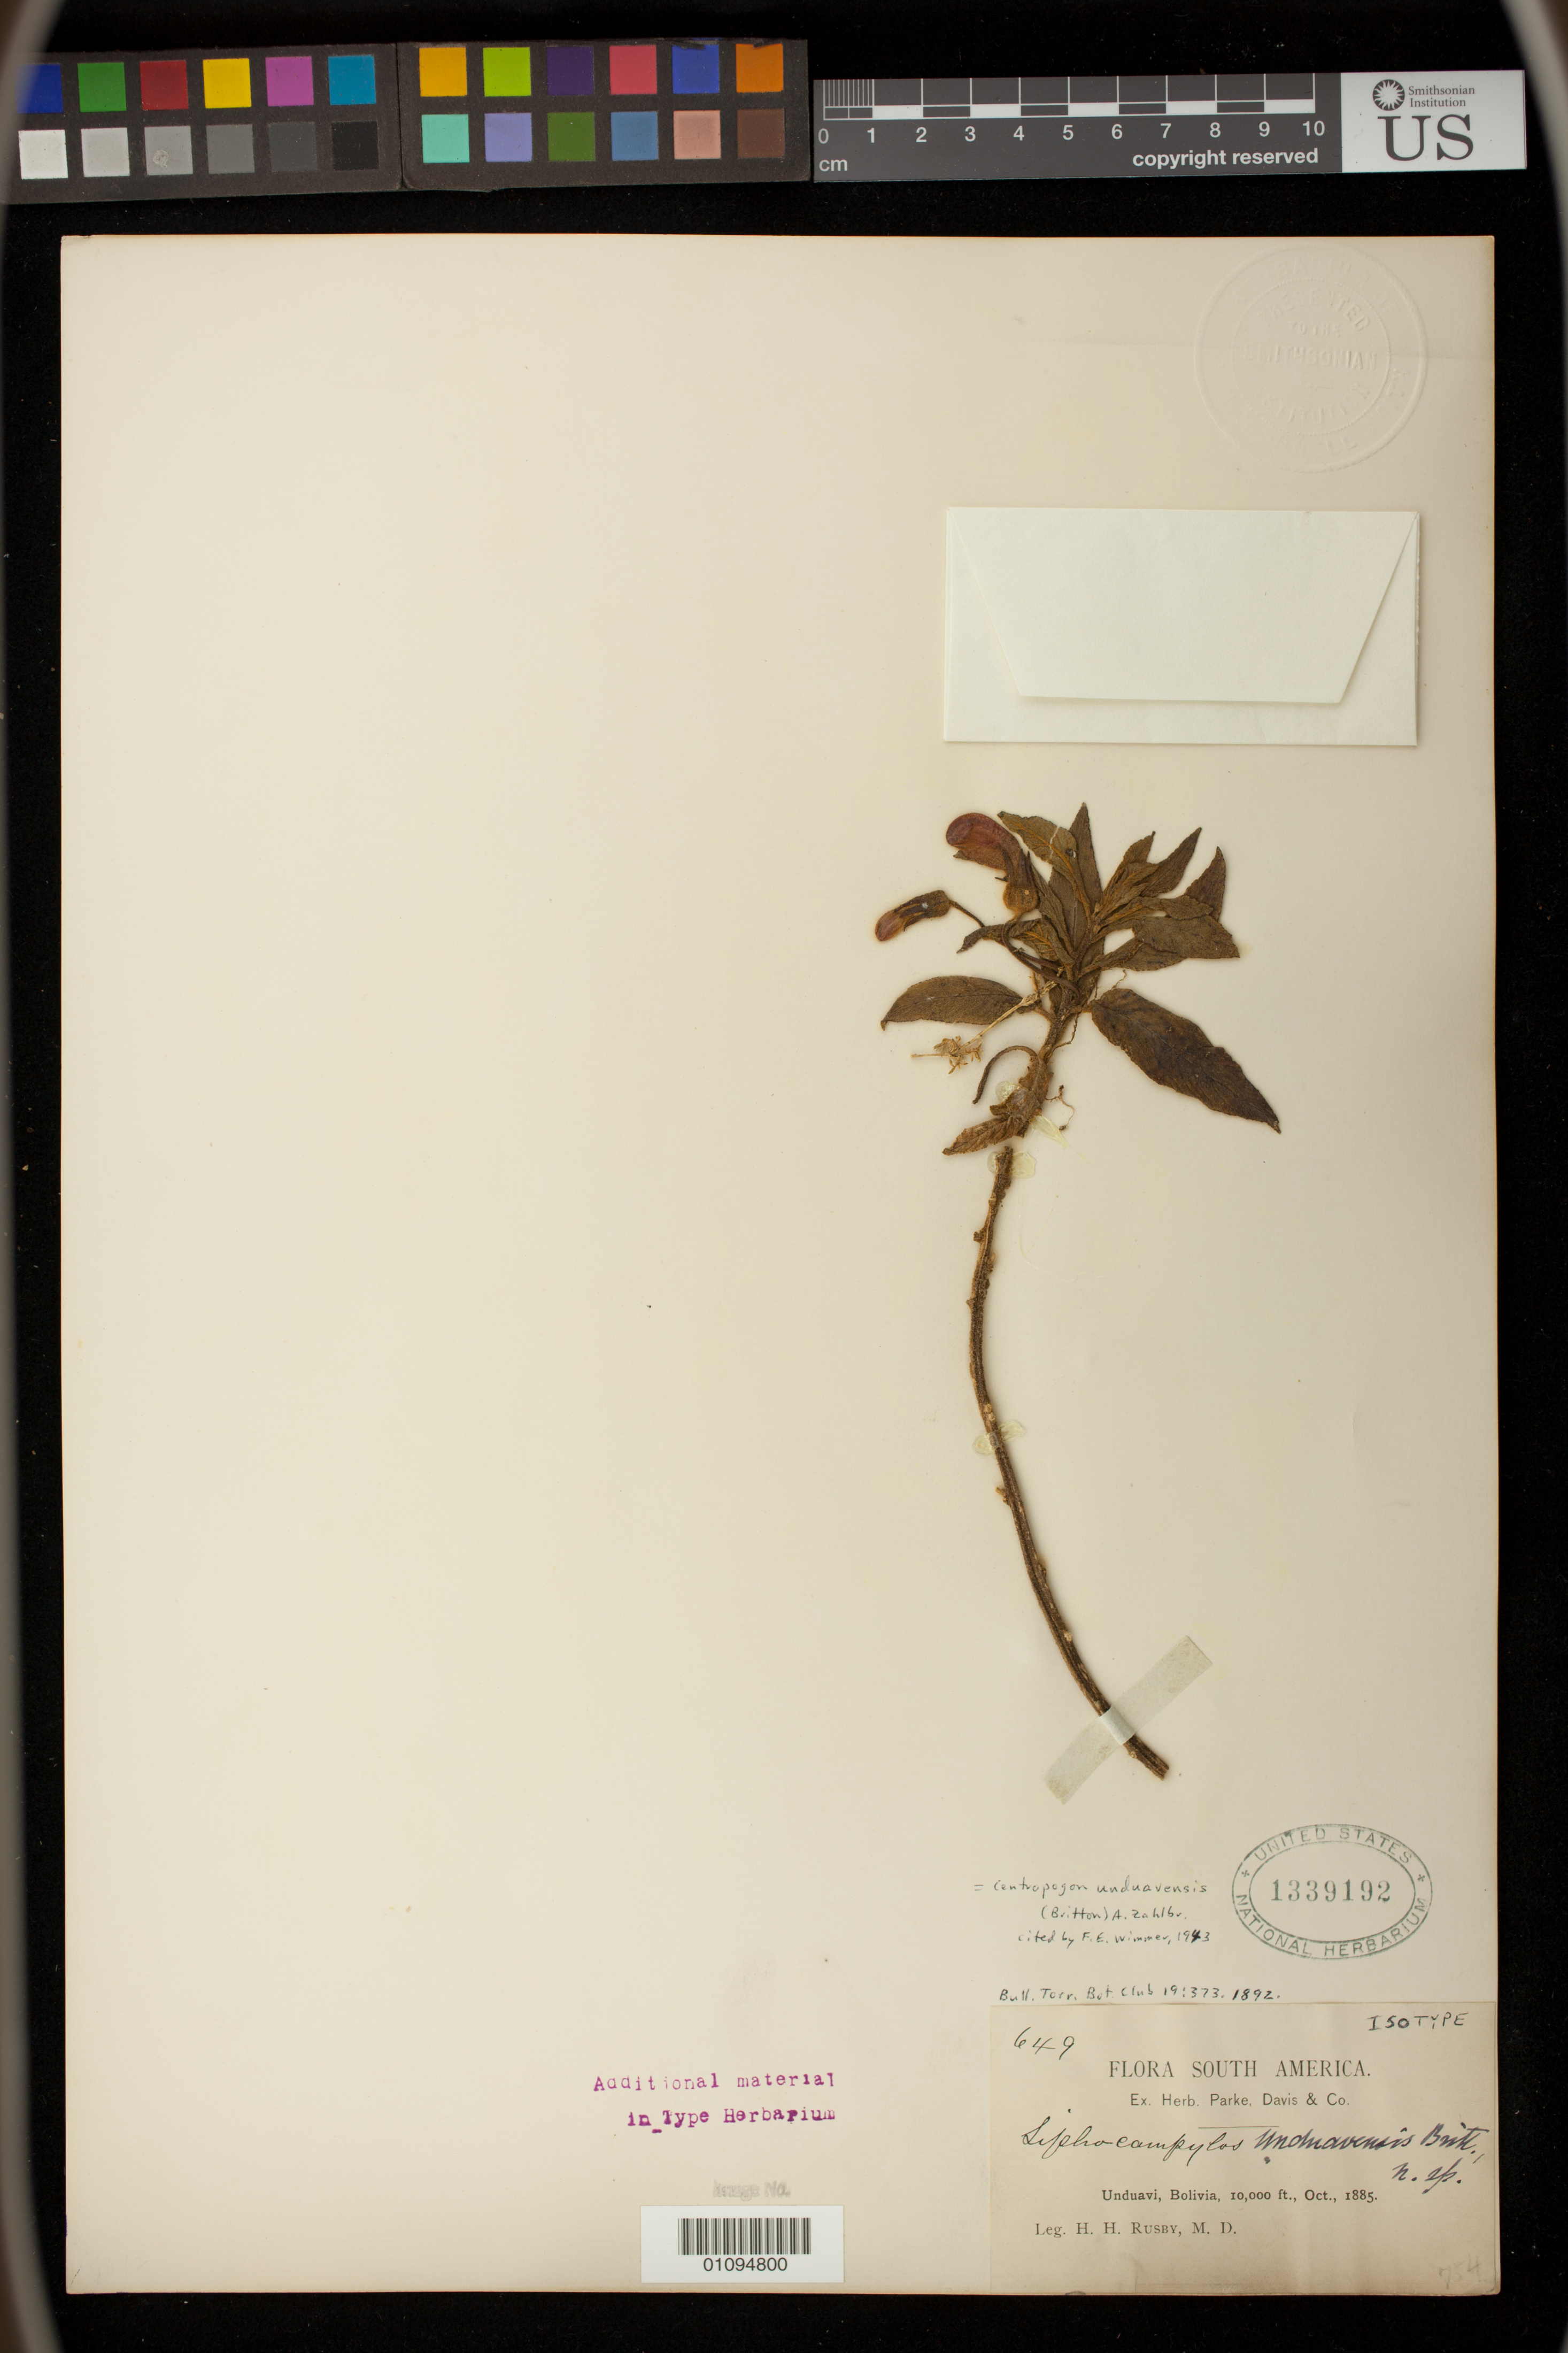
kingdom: Plantae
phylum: Tracheophyta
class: Magnoliopsida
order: Asterales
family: Campanulaceae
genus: Siphocampylus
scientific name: Siphocampylus unduavensis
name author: Britton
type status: Isotype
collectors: H. H. Rusby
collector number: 649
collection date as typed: Oct 1885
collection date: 1885-10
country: Bolivia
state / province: La Paz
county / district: Nor Yungas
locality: Unduavi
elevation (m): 3048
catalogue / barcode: US 1339192